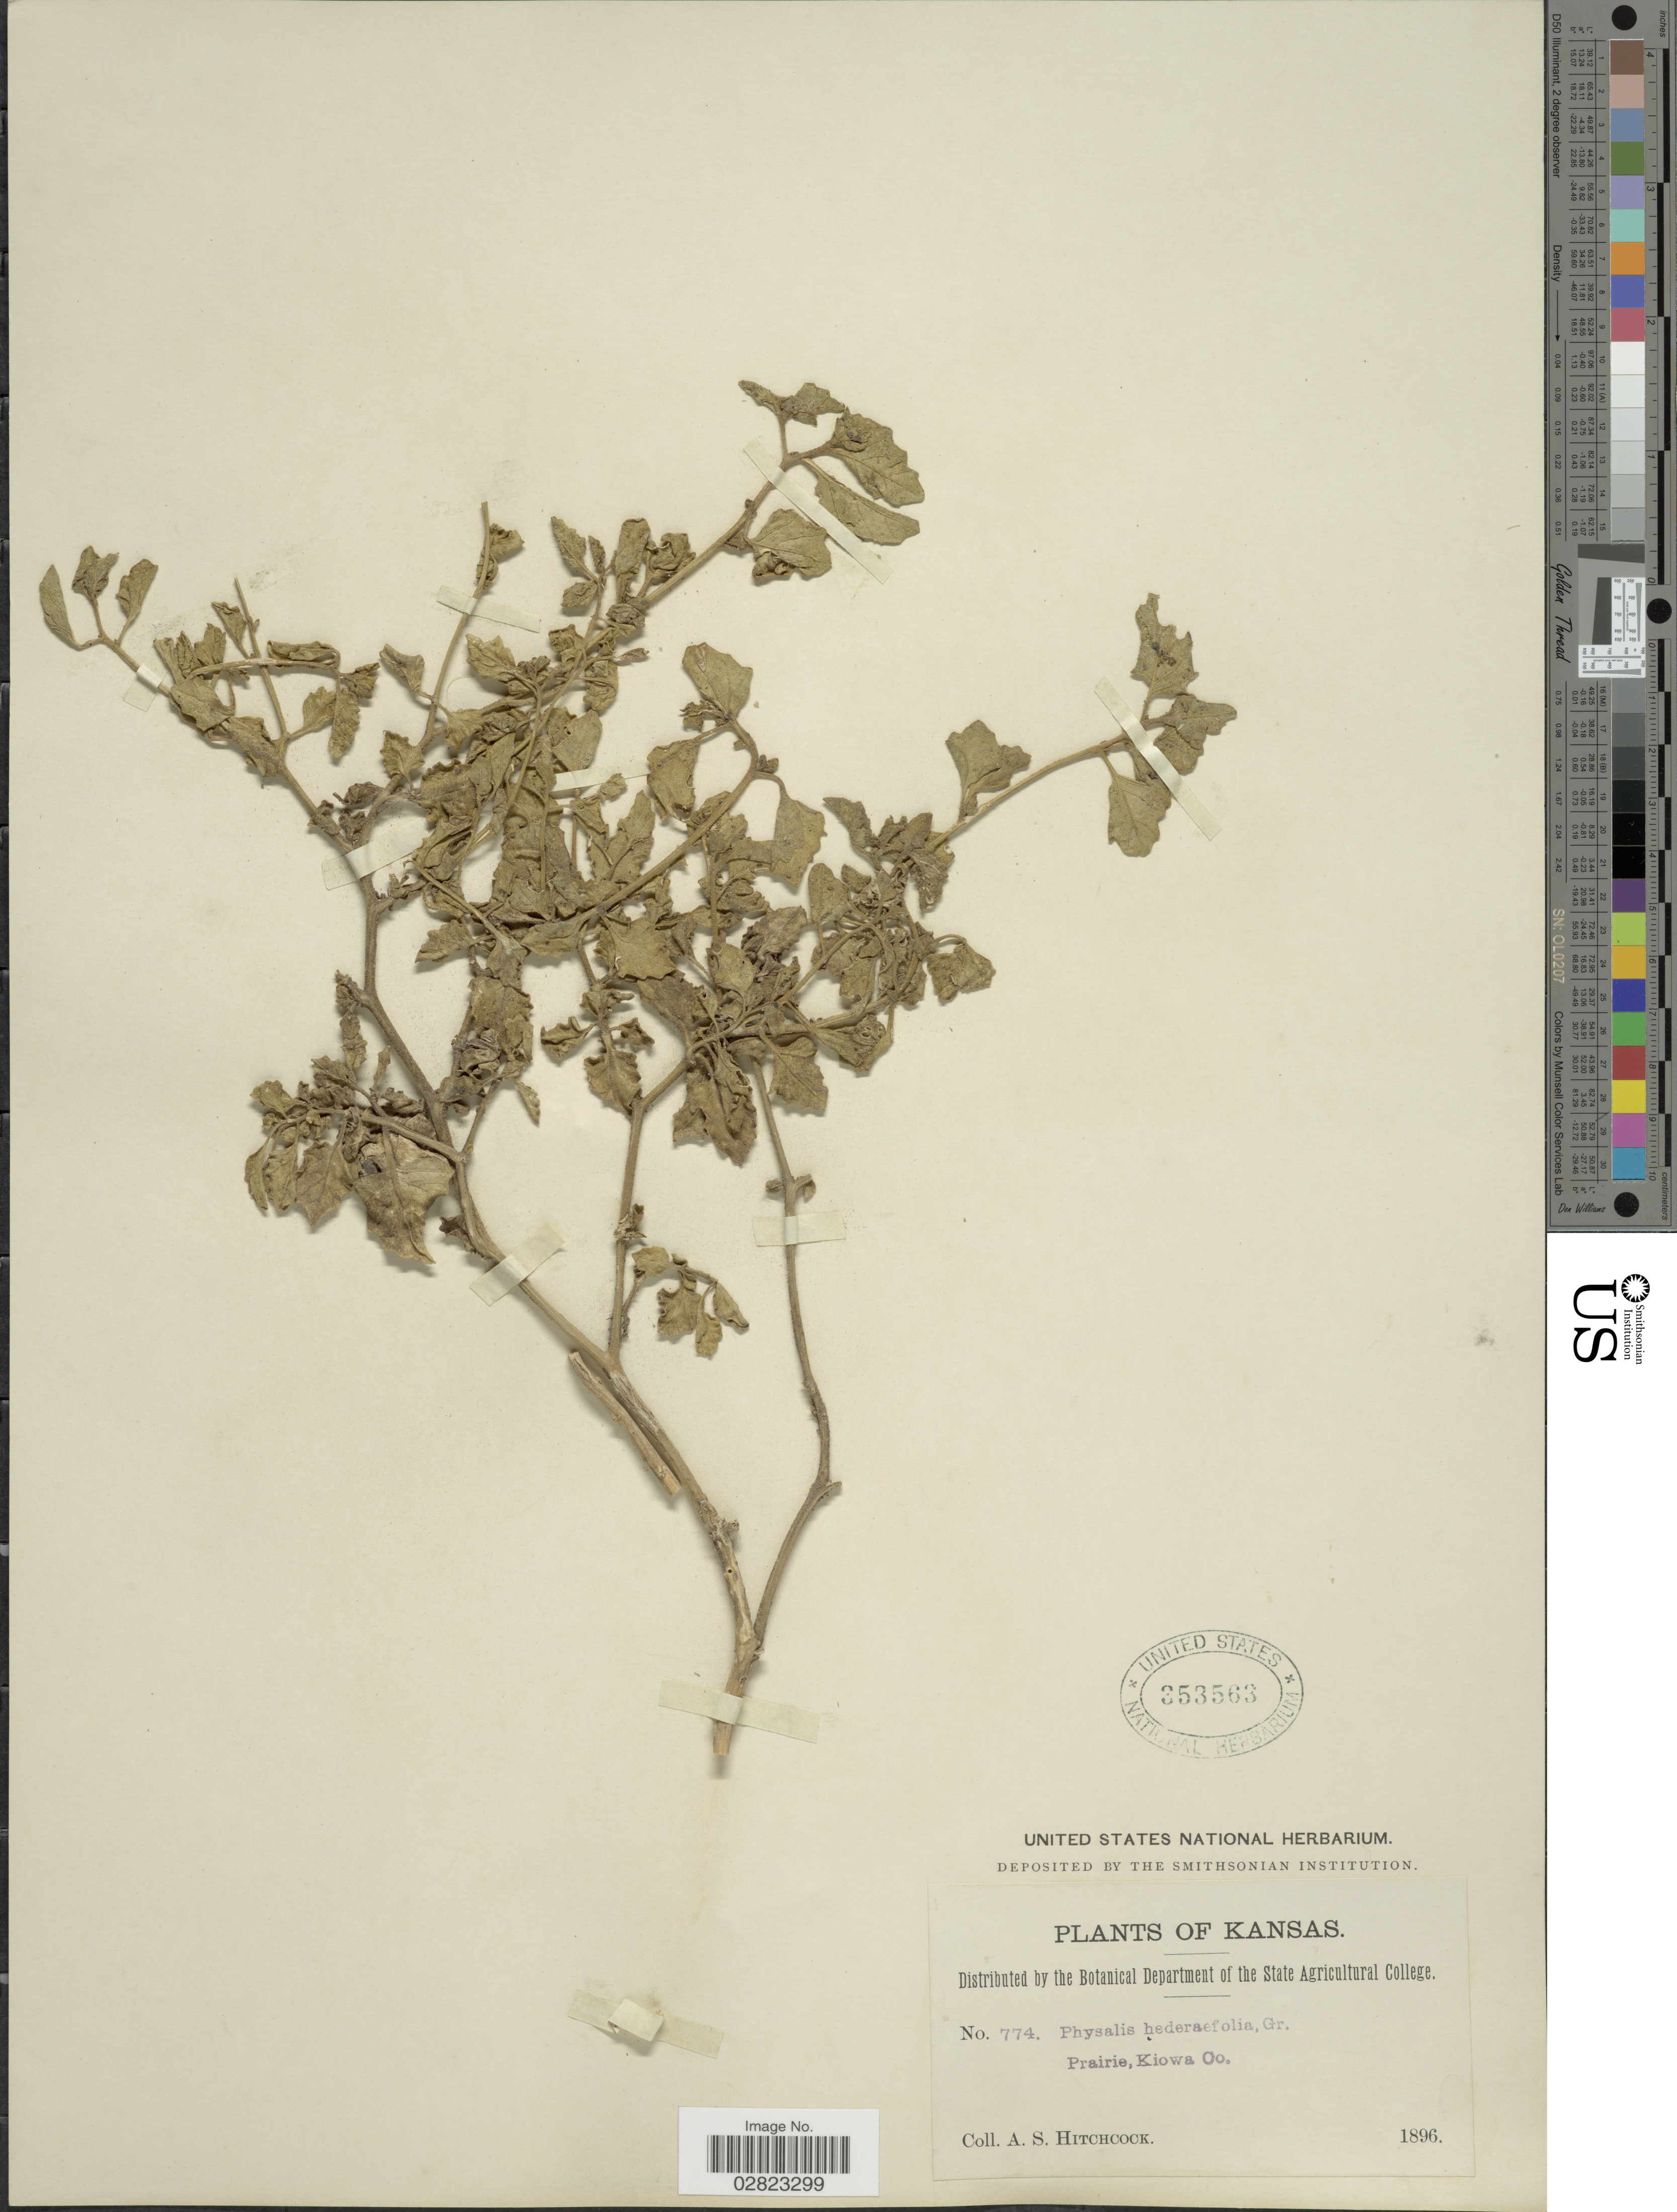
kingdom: Plantae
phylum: Tracheophyta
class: Magnoliopsida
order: Solanales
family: Solanaceae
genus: Physalis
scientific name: Physalis hederifolia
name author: A. Gray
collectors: A. S. Hitchcock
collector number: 774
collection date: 1896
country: United States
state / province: Kansas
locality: Prairie, Kiowa Co.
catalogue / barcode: US 353563